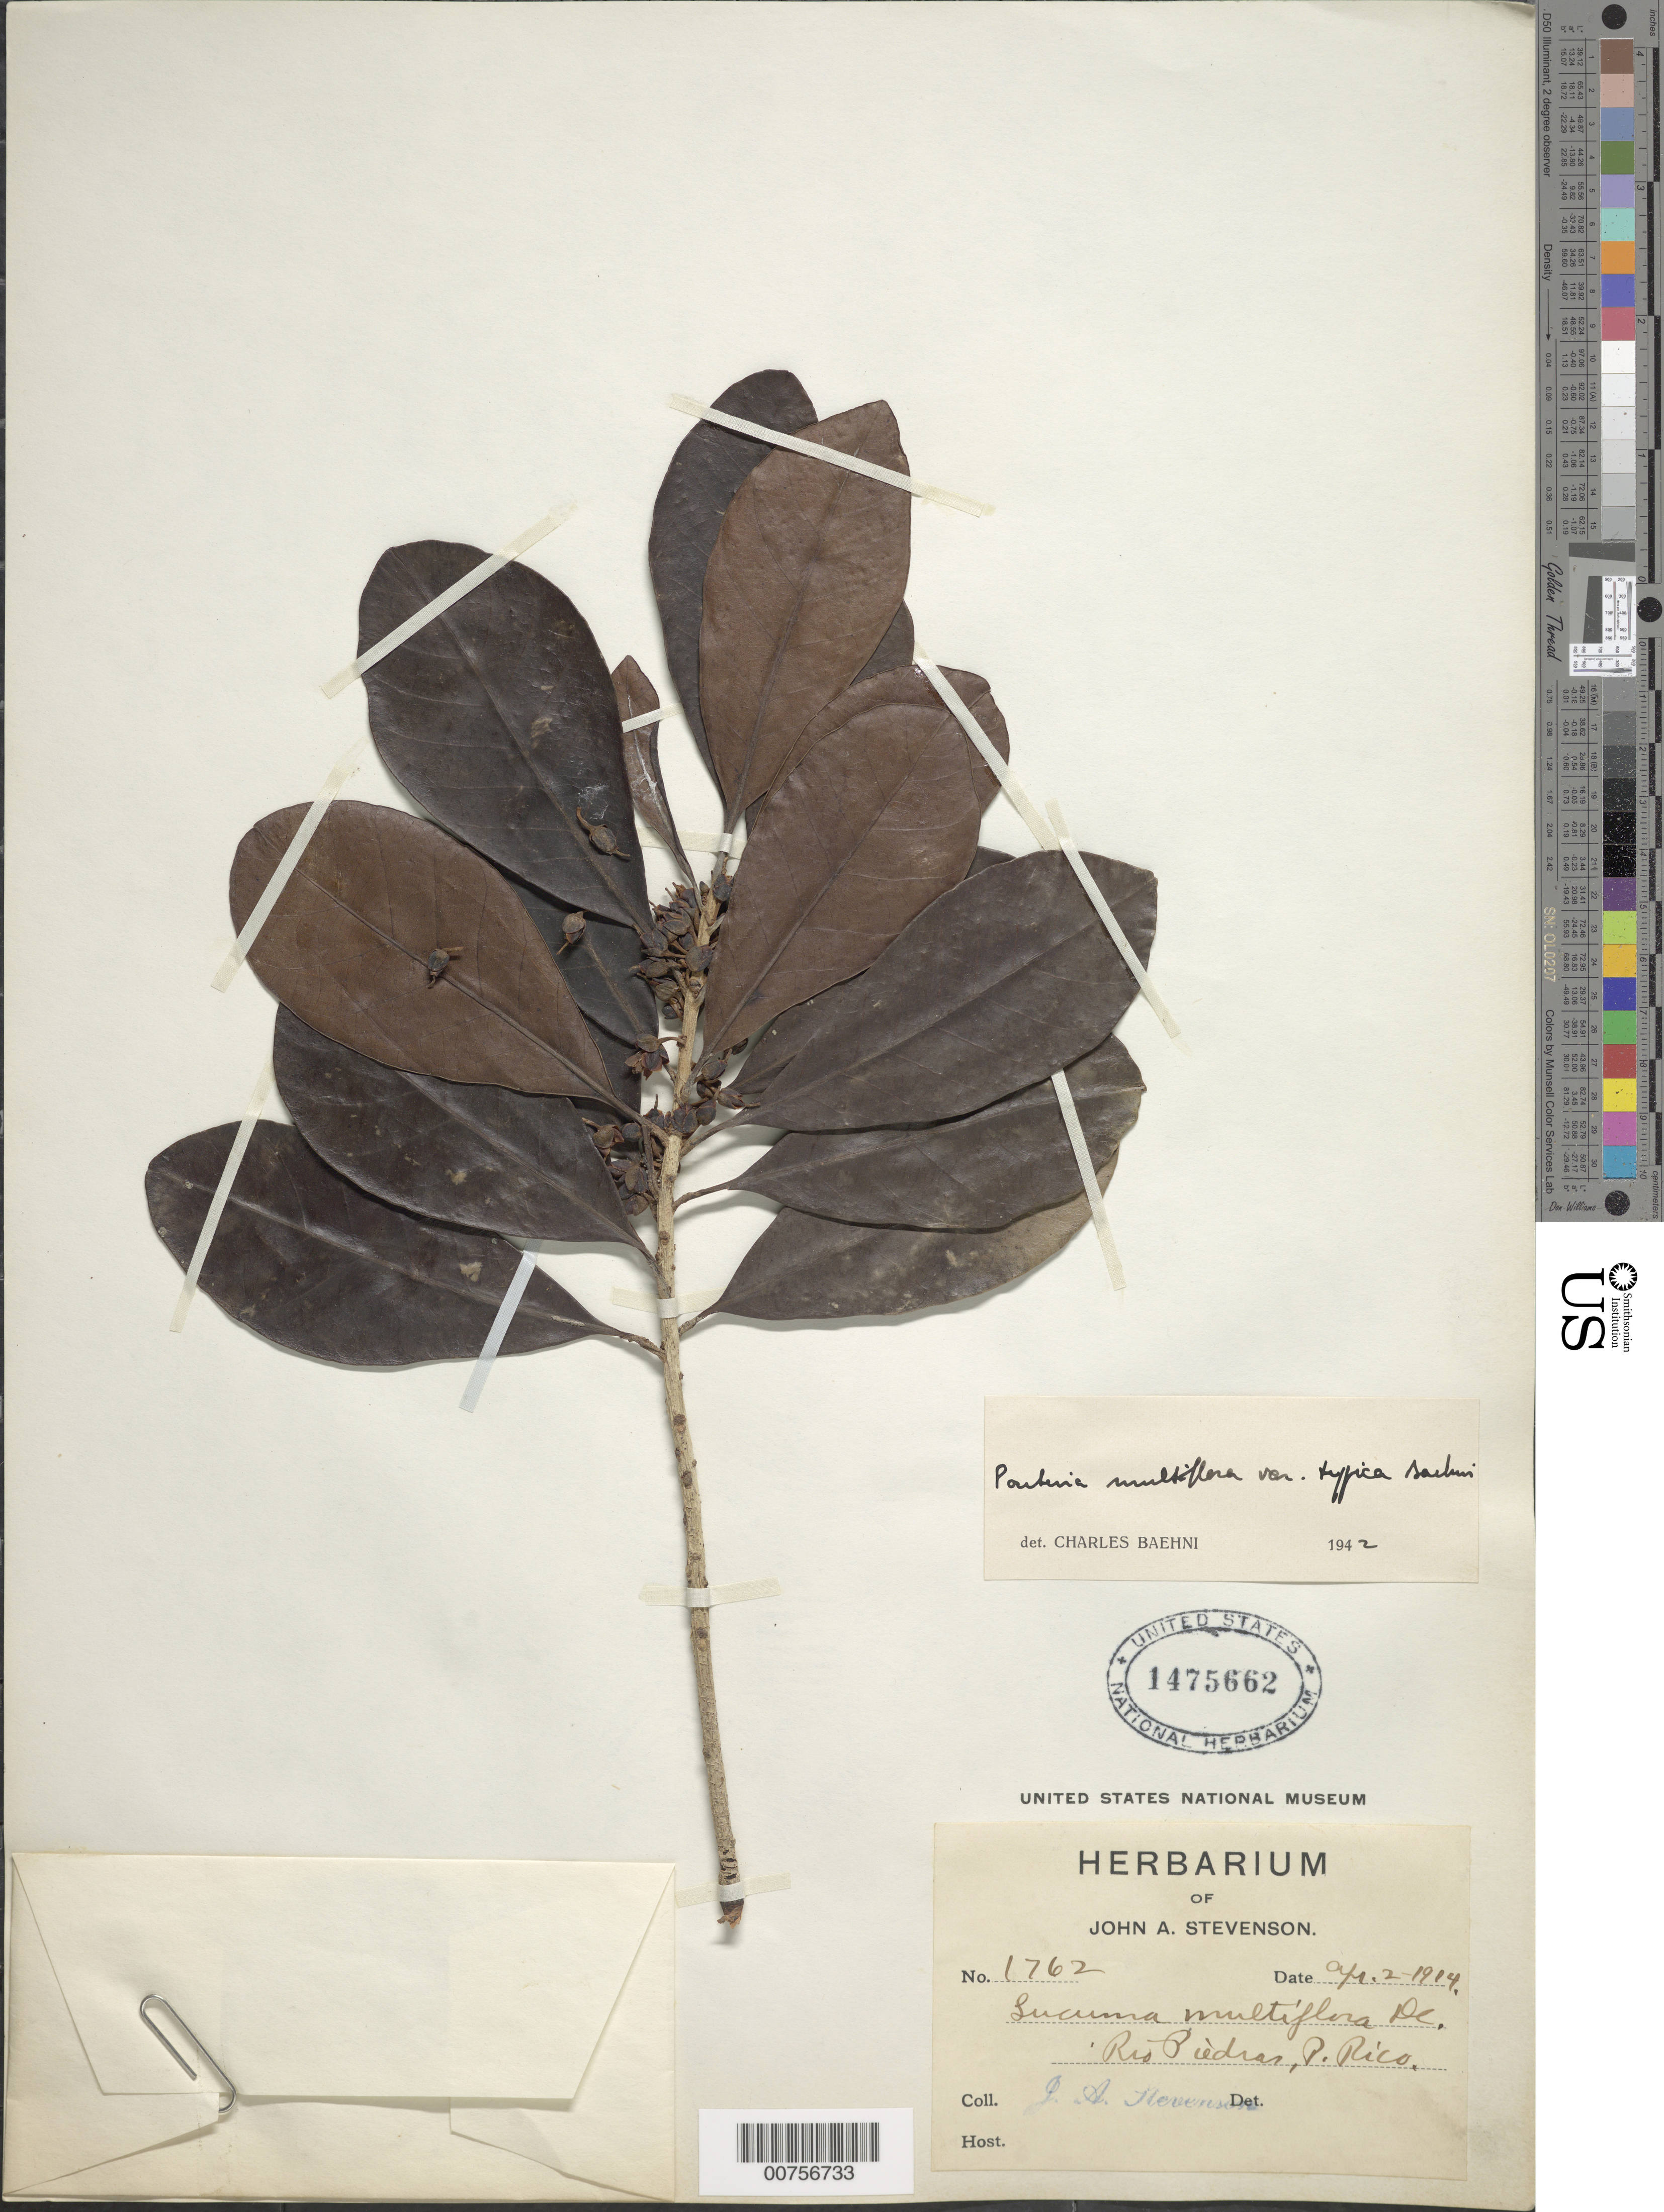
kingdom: Plantae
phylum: Tracheophyta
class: Magnoliopsida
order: Ericales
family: Sapotaceae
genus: Pouteria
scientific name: Pouteria multiflora var. typica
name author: Baehni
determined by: Baehni, C.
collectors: J. Stevenson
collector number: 1762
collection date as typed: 02 Apr 1914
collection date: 1914-04-02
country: Puerto Rico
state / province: San Juan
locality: Río Piedras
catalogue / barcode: US 1475662